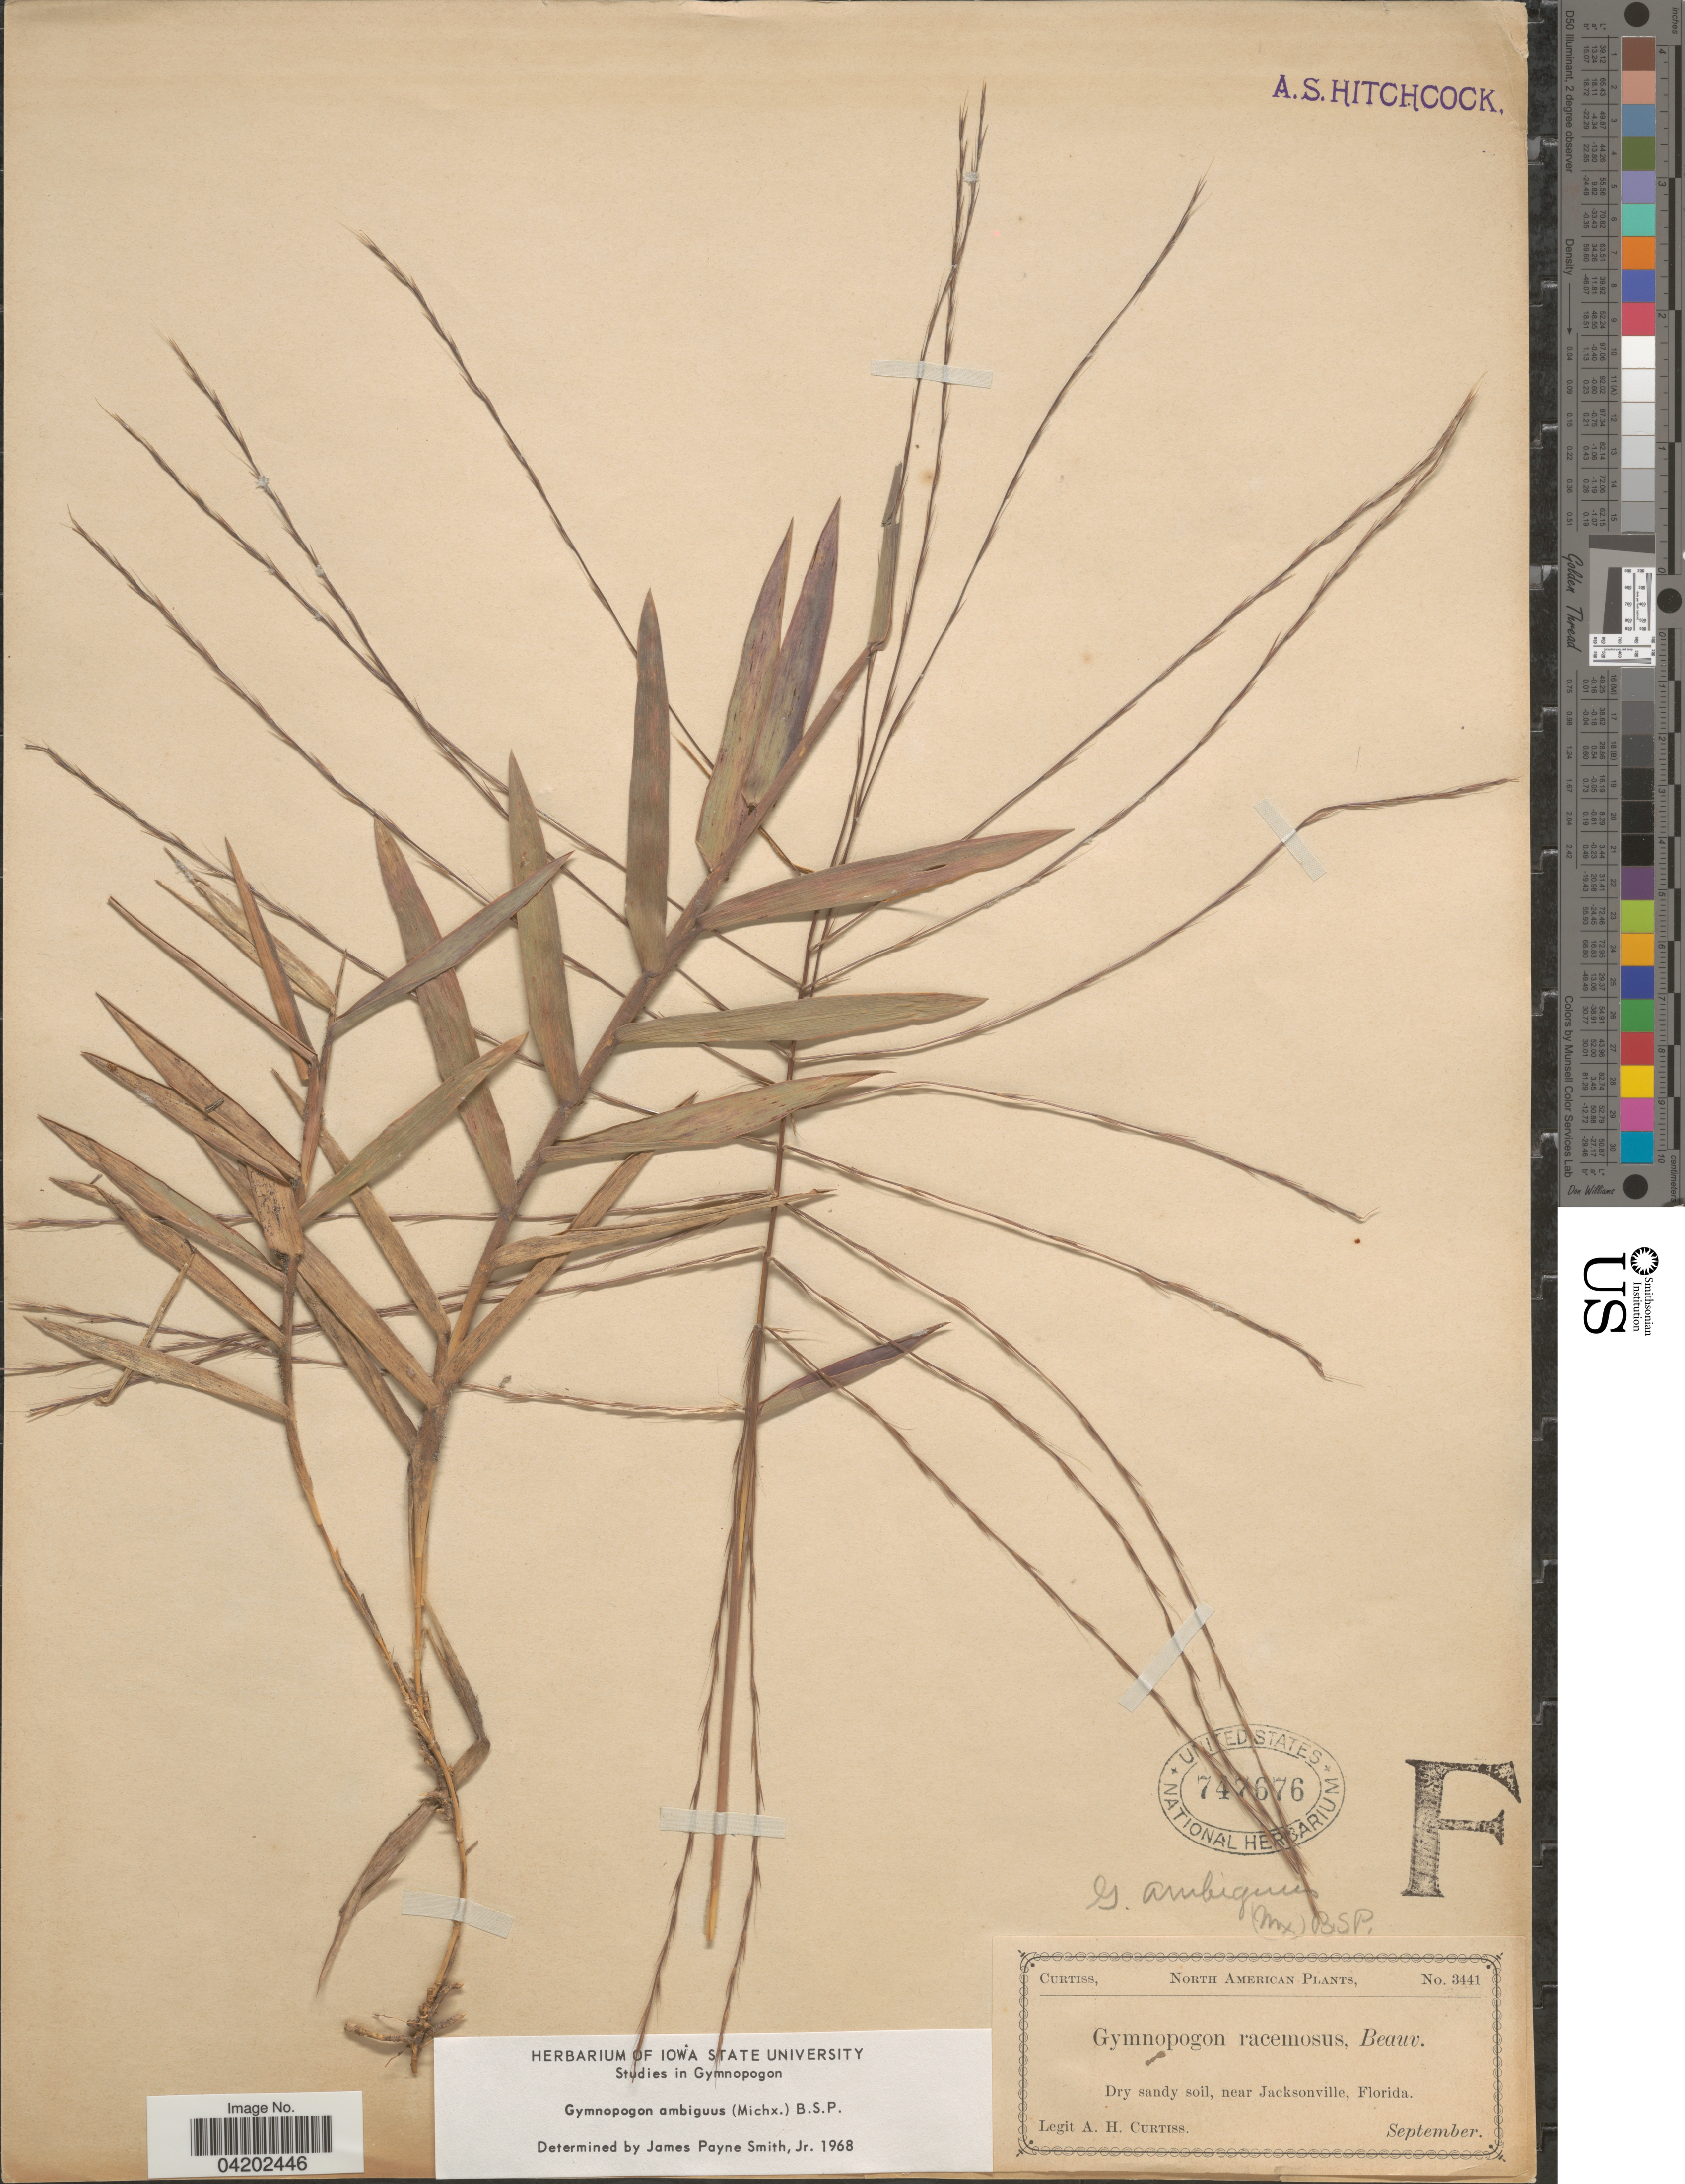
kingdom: Plantae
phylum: Tracheophyta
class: Liliopsida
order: Poales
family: Poaceae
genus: Gymnopogon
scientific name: Gymnopogon ambiguus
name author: (Michx.) Britton, Stearns & Poggenb.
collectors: A. H. Curtiss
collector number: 3441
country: United States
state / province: Florida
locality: Dry sandy soil, near Jacksonville.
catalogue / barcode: US 747676